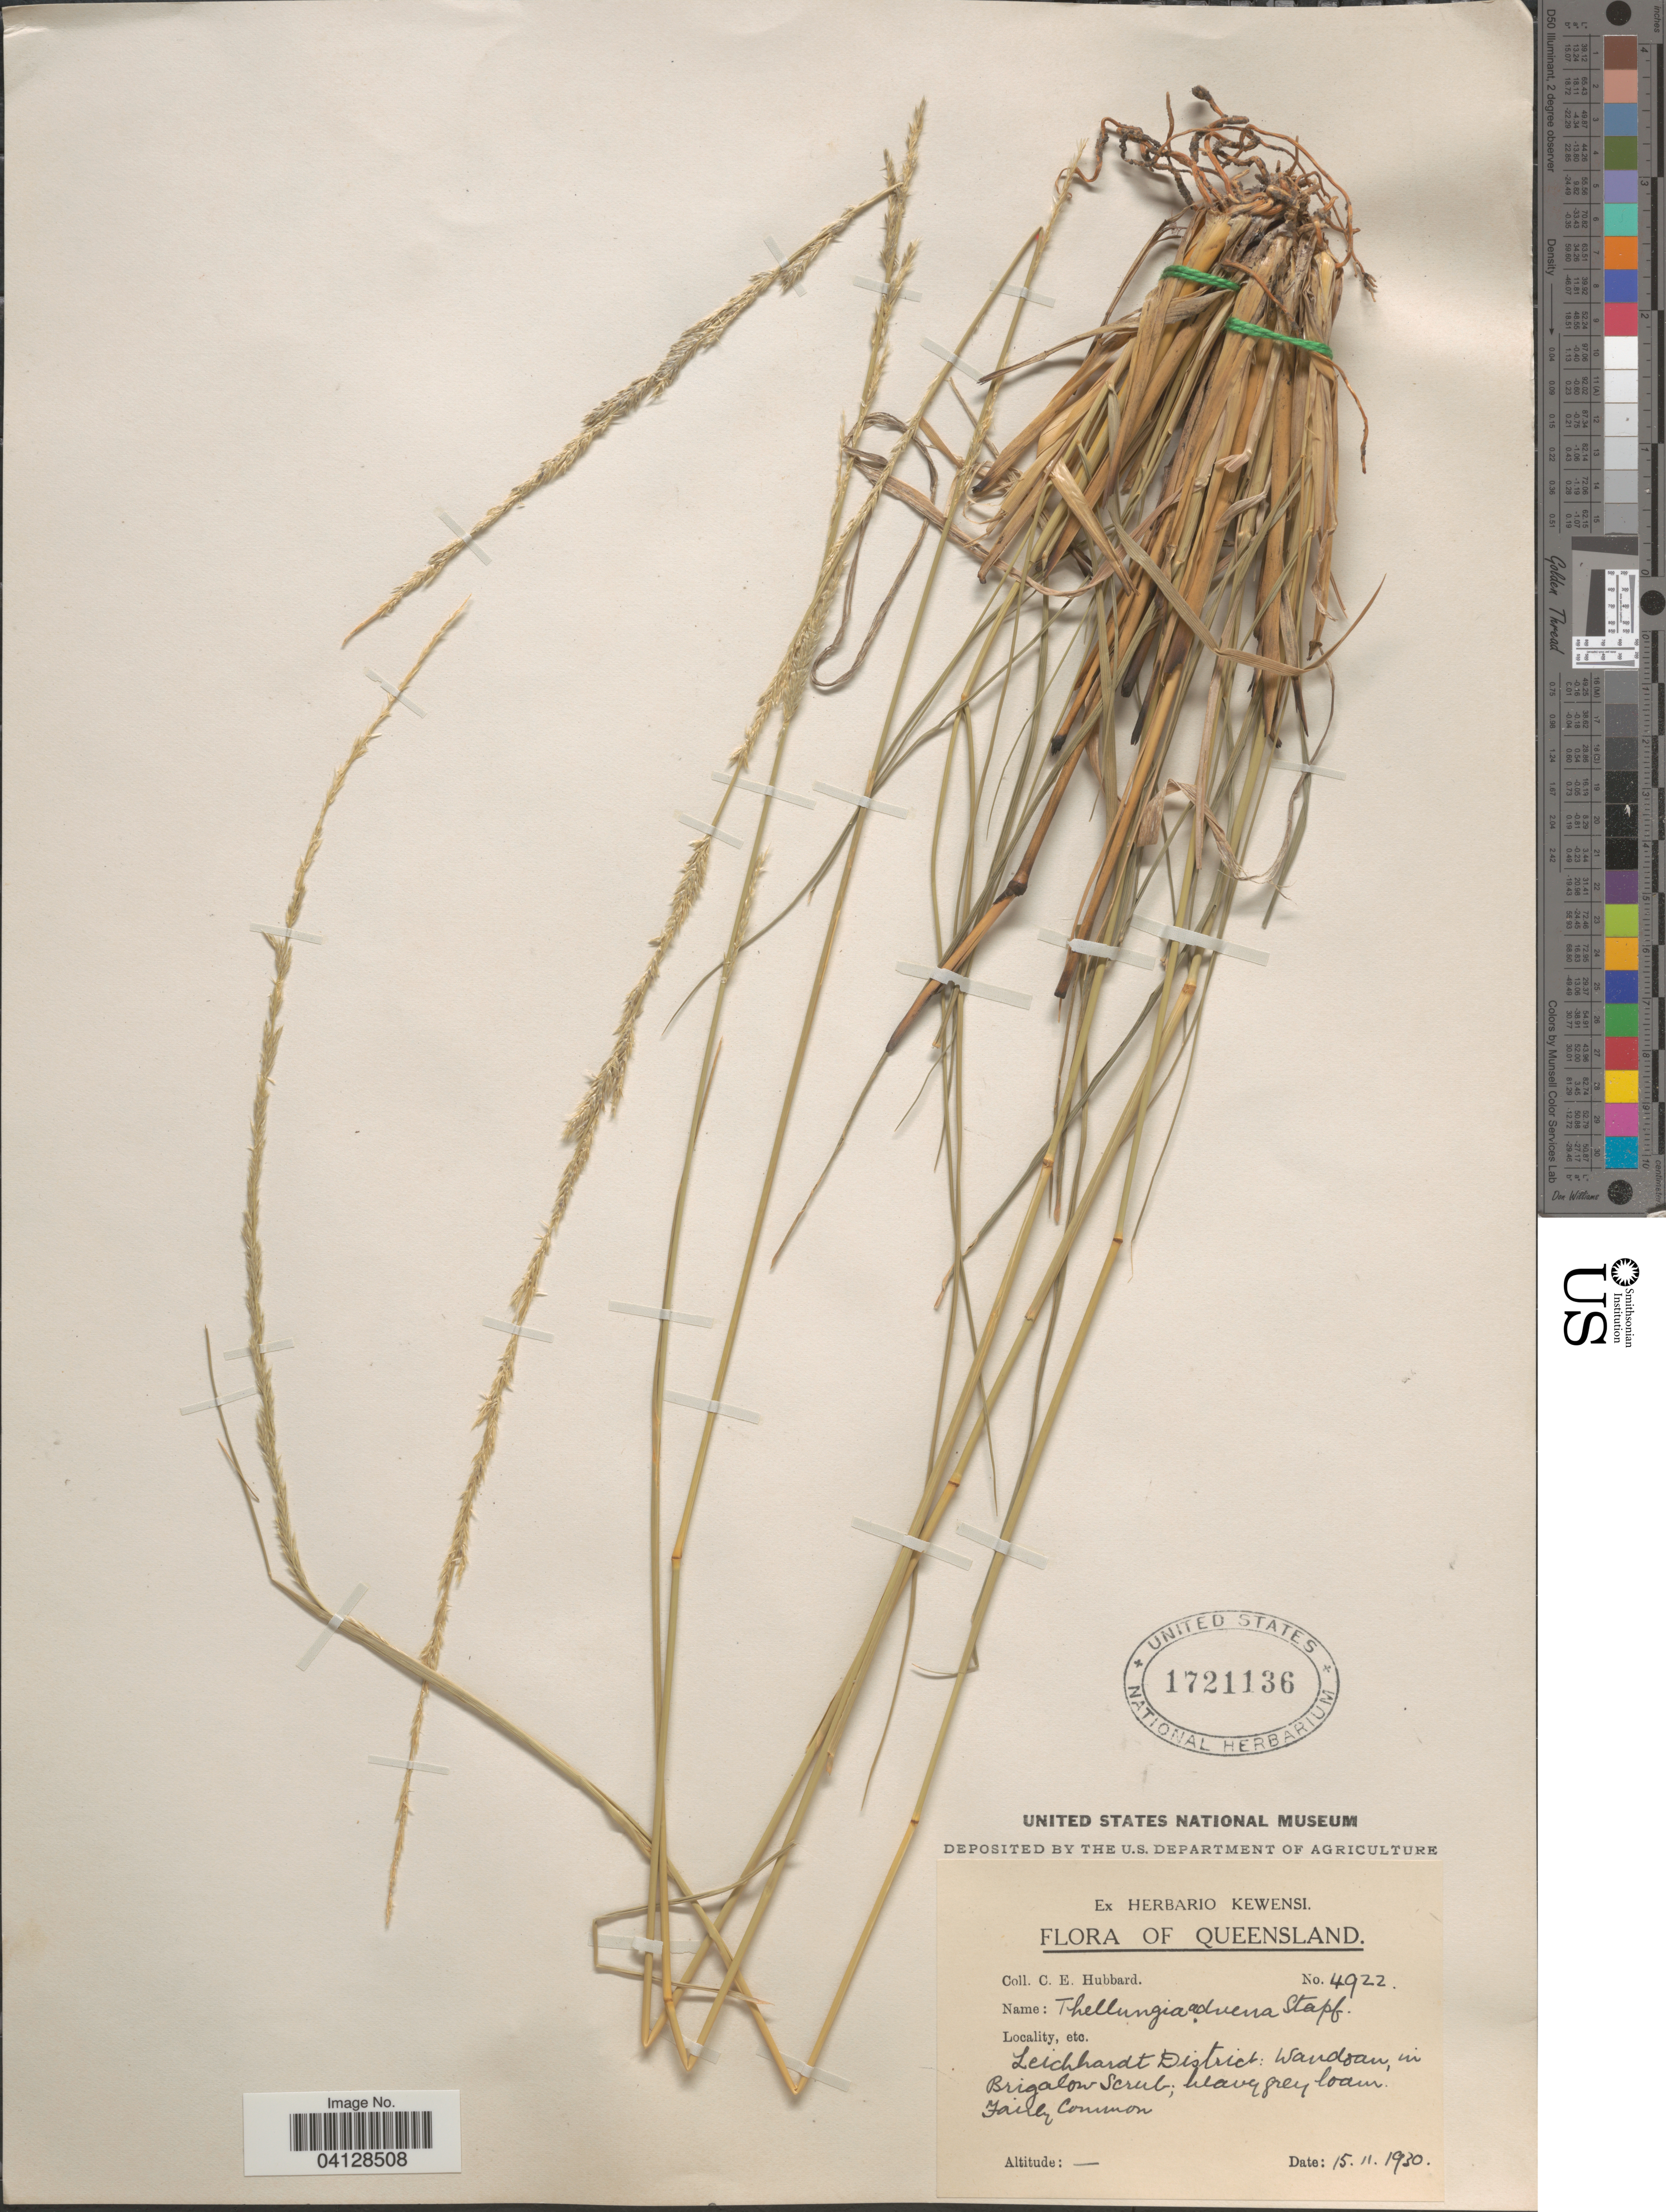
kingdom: Plantae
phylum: Tracheophyta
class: Liliopsida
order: Poales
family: Poaceae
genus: Thellungia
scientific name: Thellungia advena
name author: Stapf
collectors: C. E. Hubbard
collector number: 4922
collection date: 1930-11-15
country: Australia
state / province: Queensland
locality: Leichhardt District: Wandoan, in Brigalow Scrub.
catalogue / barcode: US 1721136